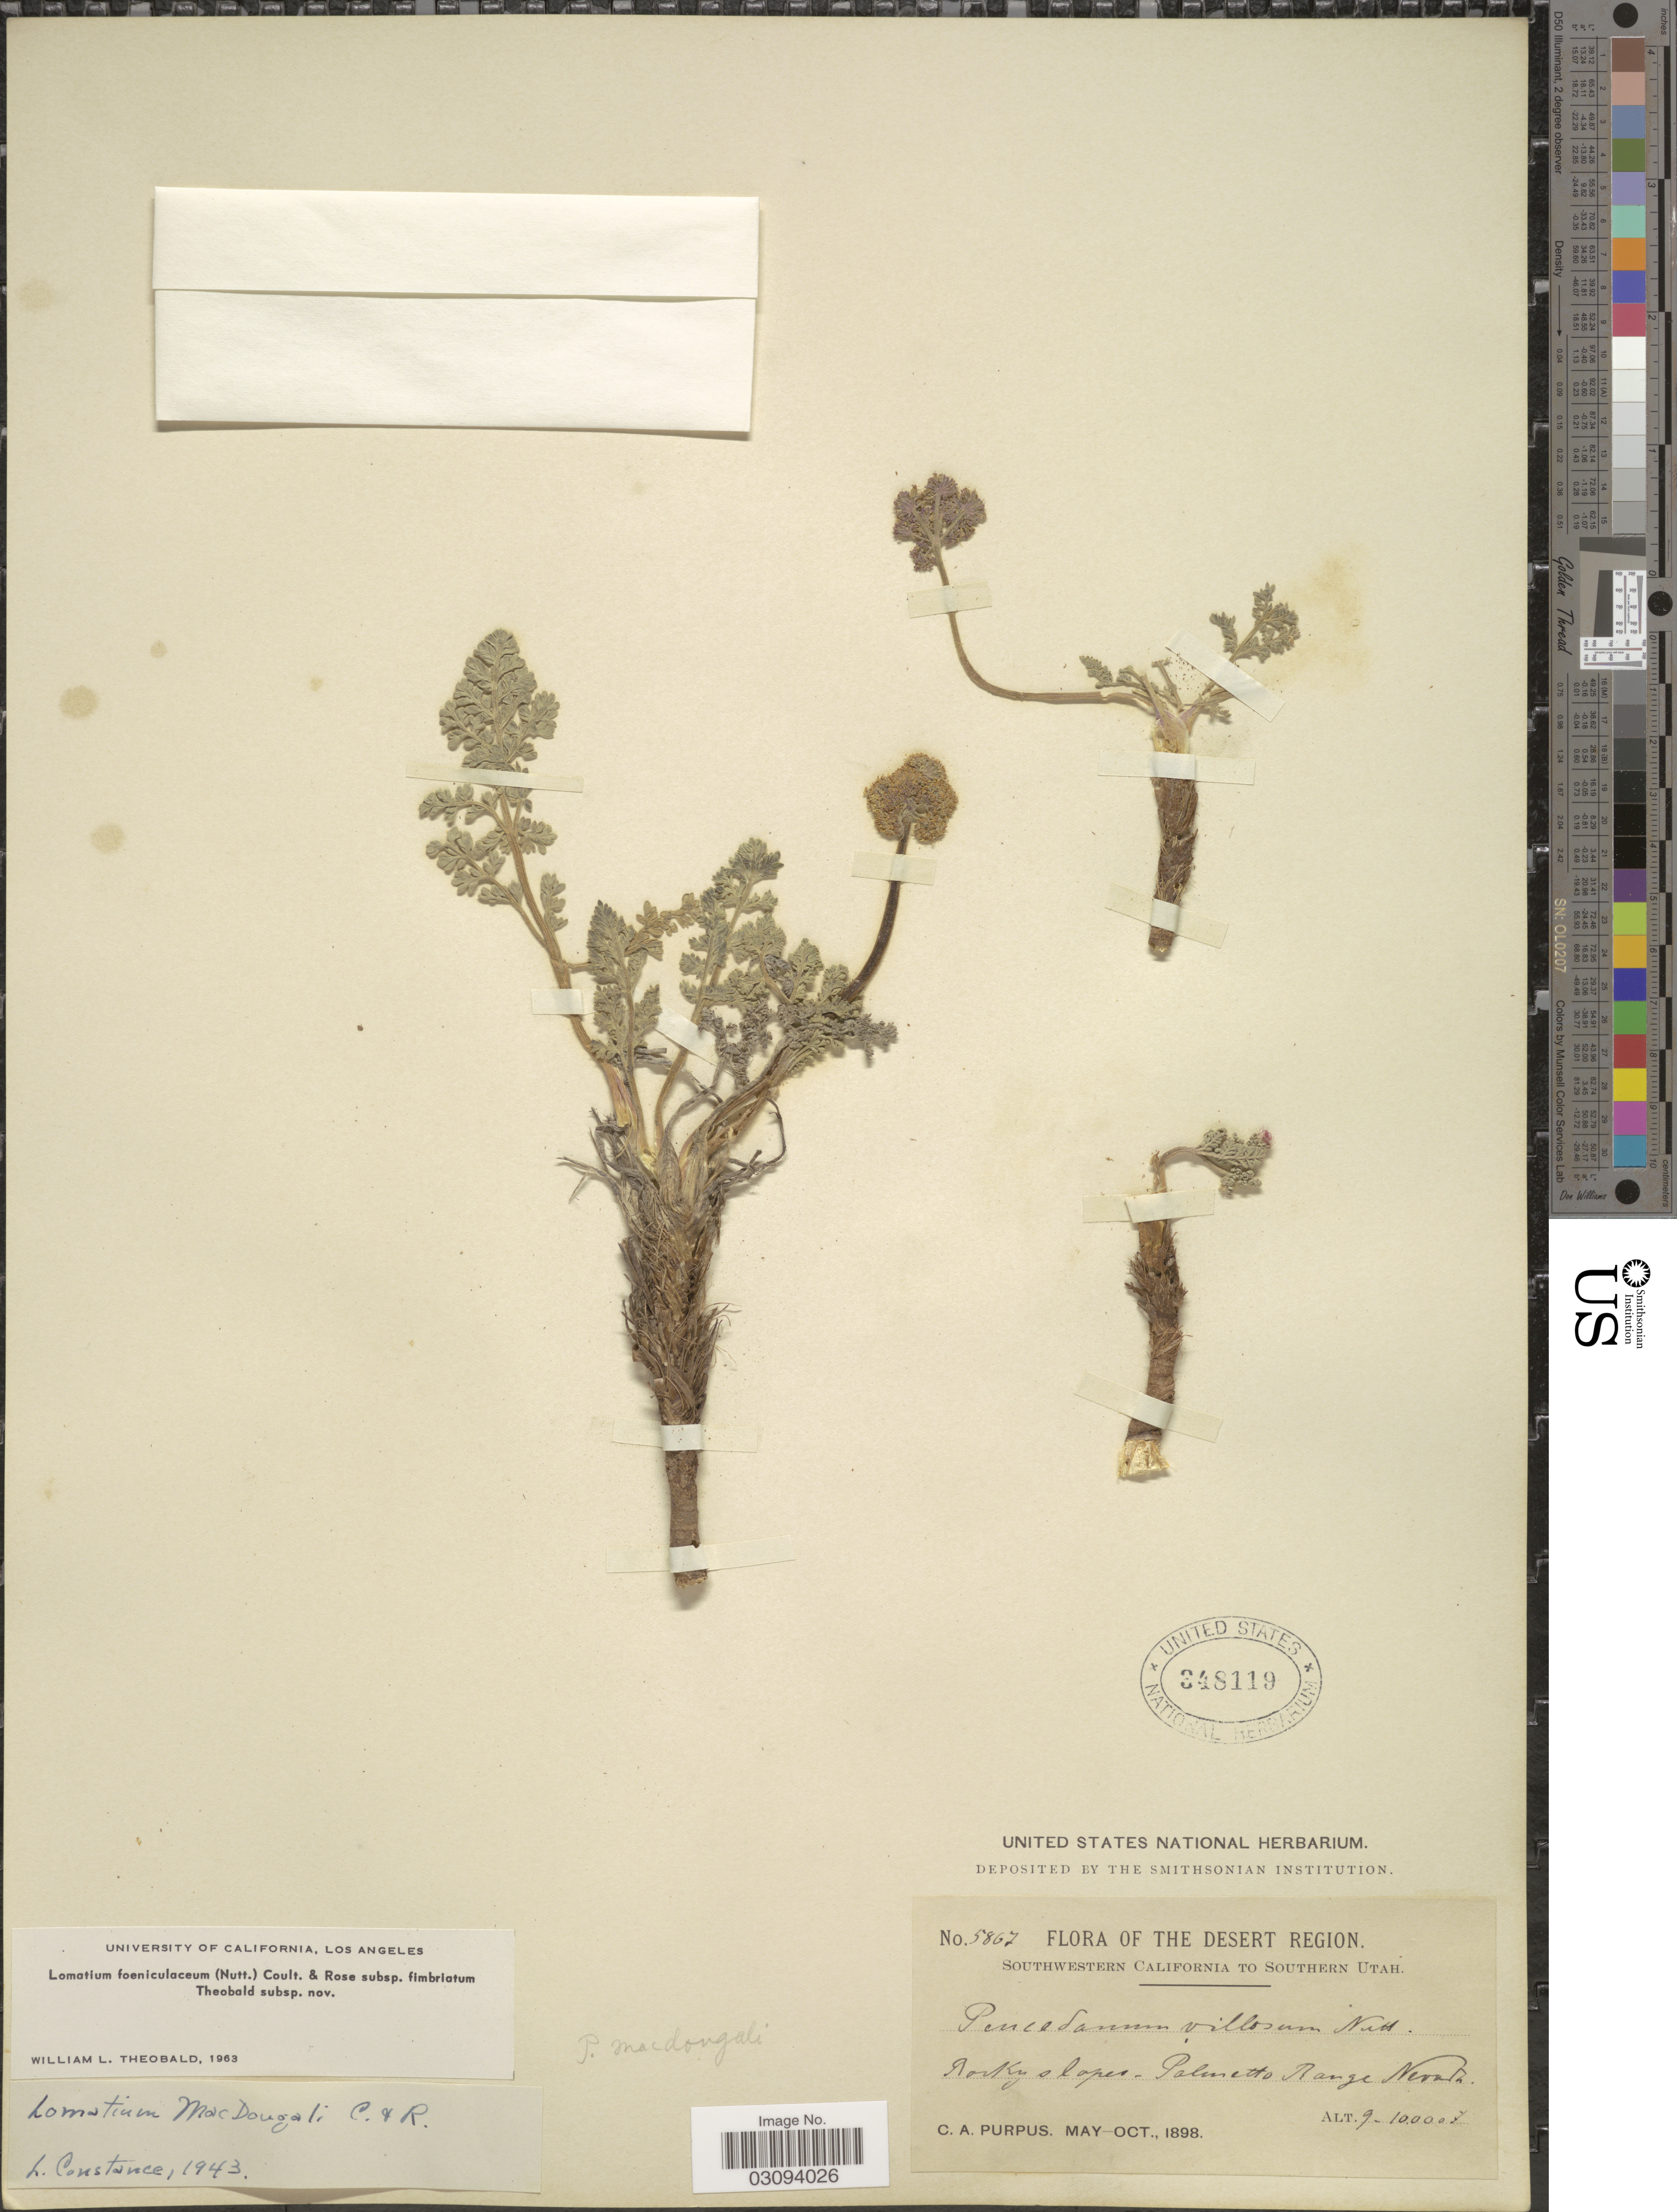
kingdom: Plantae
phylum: Tracheophyta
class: Magnoliopsida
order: Apiales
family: Apiaceae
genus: Lomatium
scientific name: Lomatium foeniculaceum subsp. fimbriatum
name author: W.L. Theob.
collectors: C. A. Purpus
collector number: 5867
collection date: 1898-05/1898-10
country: United States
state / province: Nevada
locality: Desert Region. Palmetto Range.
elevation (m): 2743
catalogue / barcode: US 348119